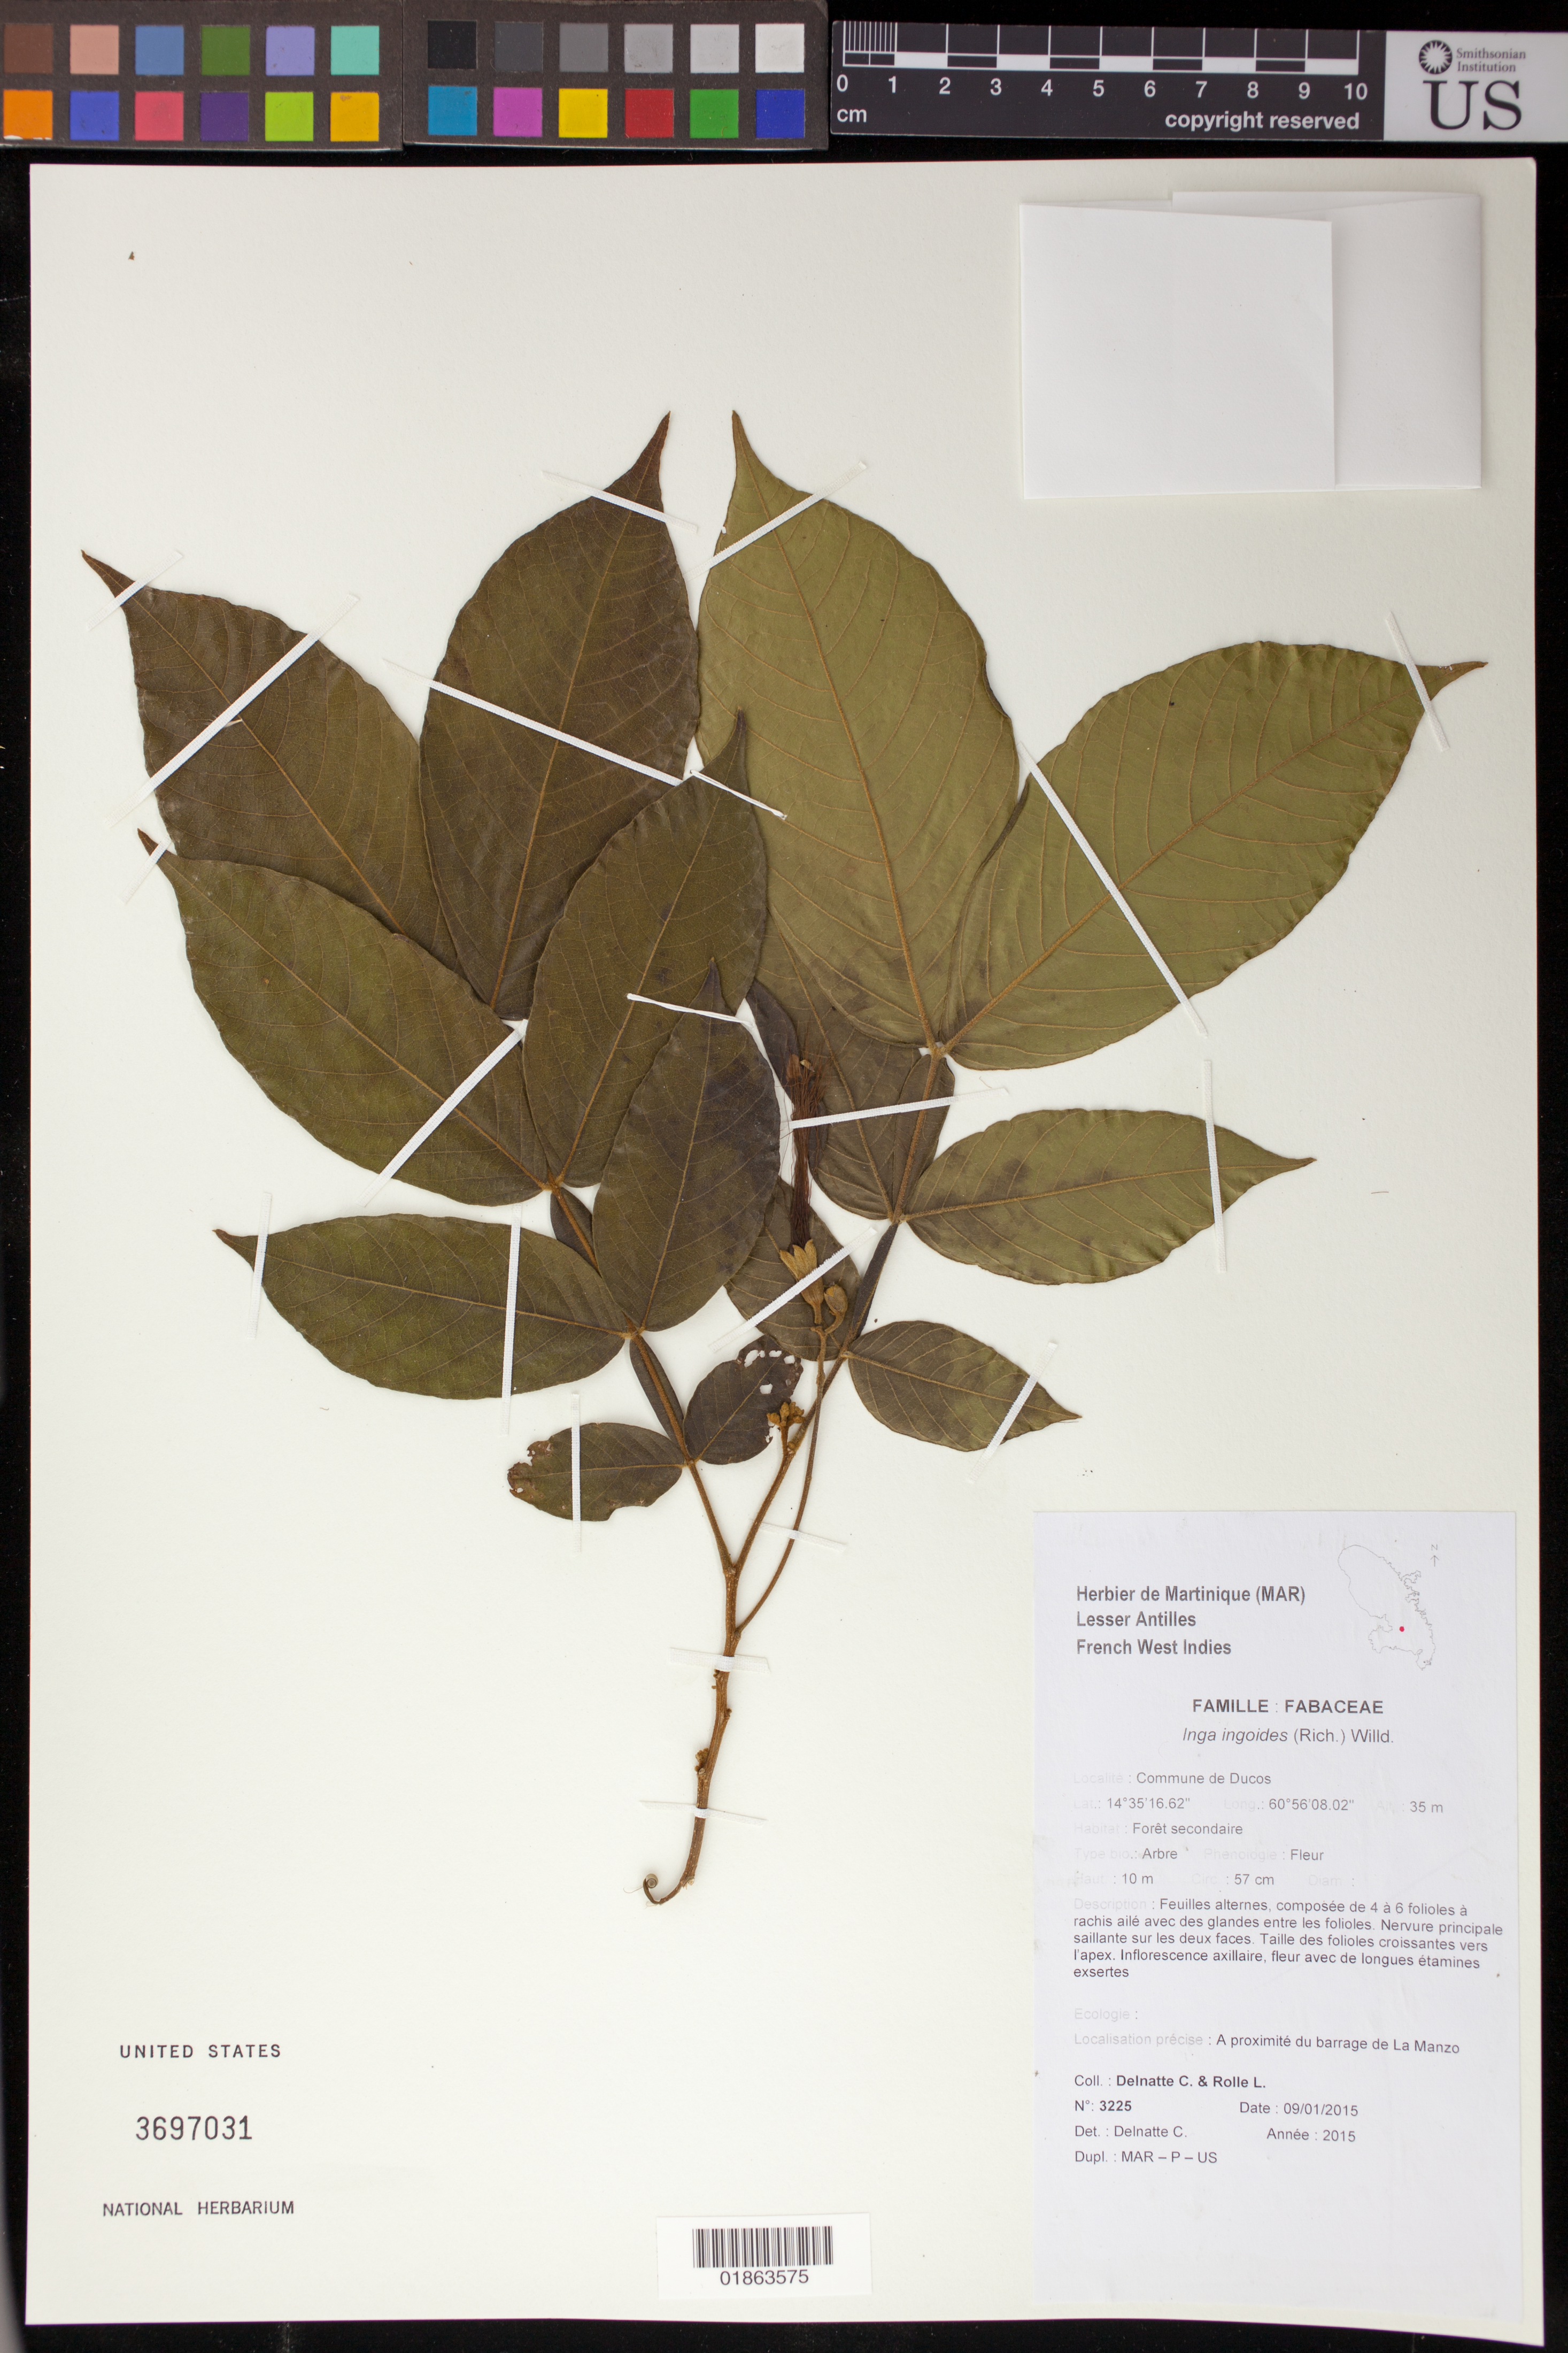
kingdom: Plantae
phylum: Tracheophyta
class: Magnoliopsida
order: Fabales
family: Fabaceae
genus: Inga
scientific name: Inga ingoides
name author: (Rich.) Willd.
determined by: Delnatte, C.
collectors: C. Delnatte & L. Rolle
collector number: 3225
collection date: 2015-01-09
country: Martinique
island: Martinique I.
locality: Commune du Ducos. Aproximité du barrage de La Manzo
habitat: Forêt secondaire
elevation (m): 35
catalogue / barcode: US 3697031